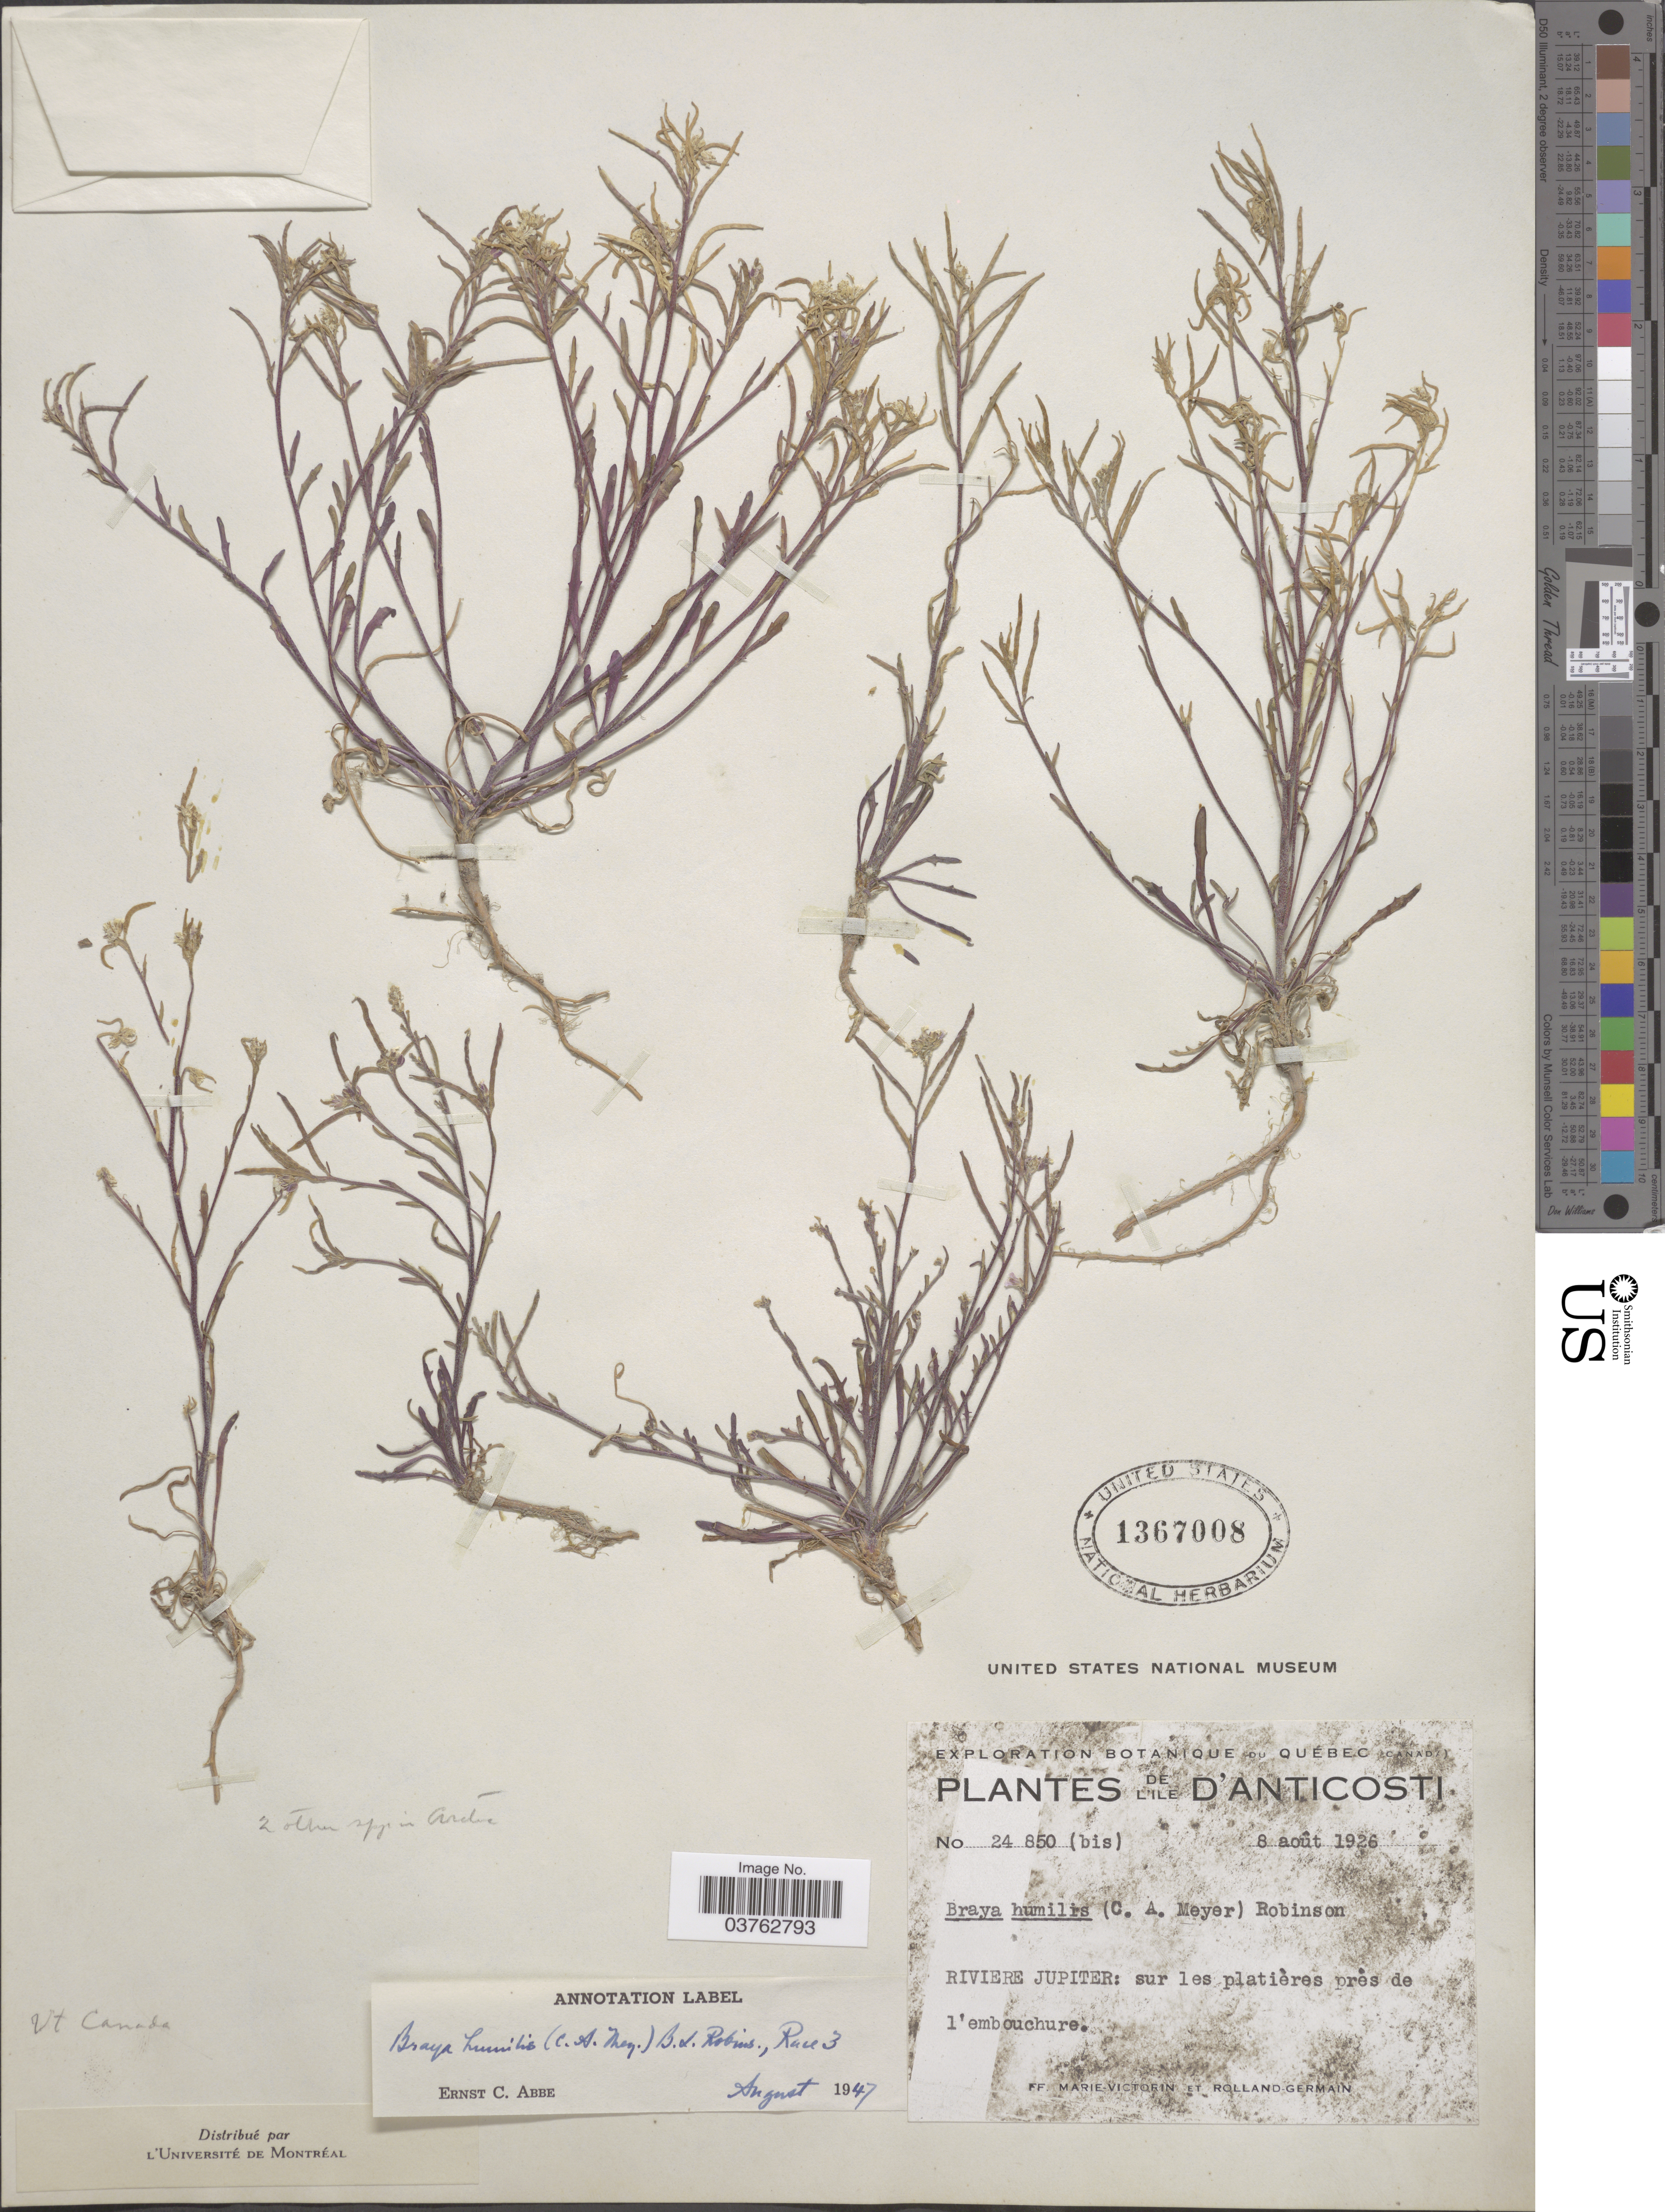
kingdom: Plantae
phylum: Tracheophyta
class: Magnoliopsida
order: Brassicales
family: Brassicaceae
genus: Braya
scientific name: Braya humilis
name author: (C.A. Mey.) B.L. Rob.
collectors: F. Marie-Victorin & Rolland-Germain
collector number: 24850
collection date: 1926-08-08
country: Canada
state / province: Quebec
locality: D'Anticosti. Riviere Jupiter: sur les platières pres de l'embouchure.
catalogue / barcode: US 1367008